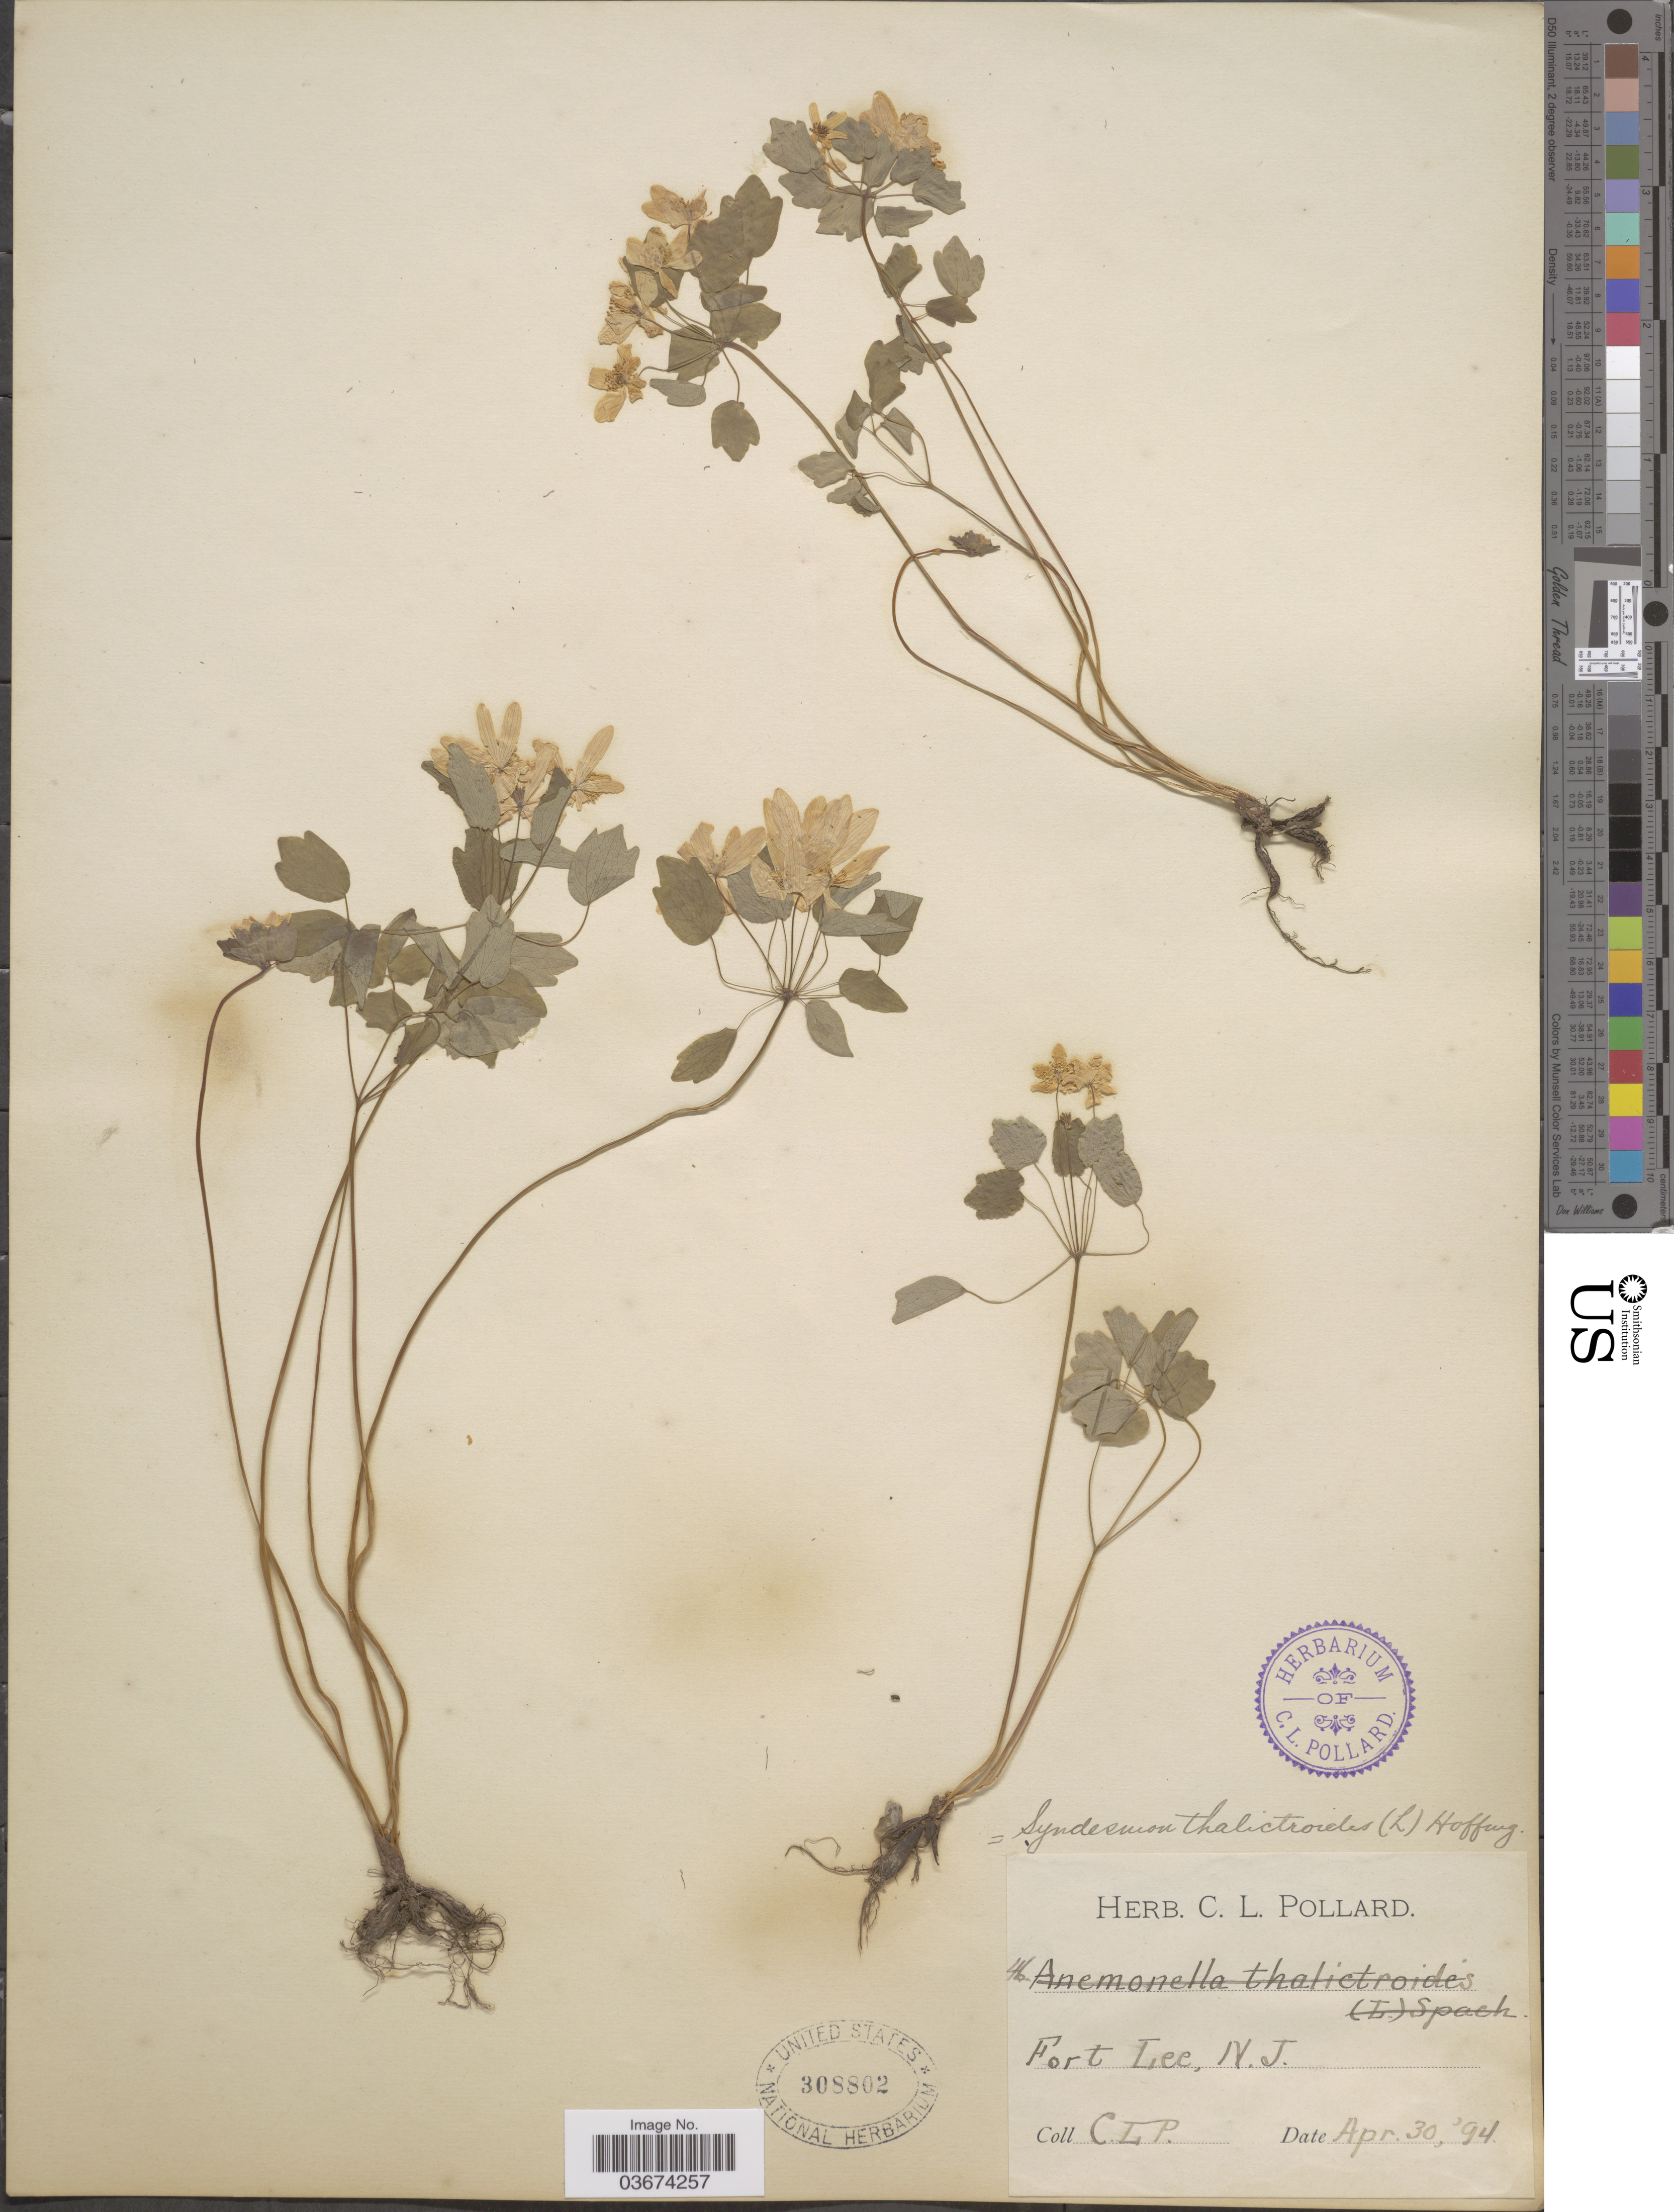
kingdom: Plantae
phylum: Tracheophyta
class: Magnoliopsida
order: Ranunculales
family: Ranunculaceae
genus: Thalictrum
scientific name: Thalictrum thalictroides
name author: (L.) A.J. Eames & B. Boivin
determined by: Strong, M. T., (US), Smithsonian Institution - National Museum of Natural History (UNITED STATES)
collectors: C. L. Pollard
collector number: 46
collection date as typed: Transcribed d/m/y: 30/4/94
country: United States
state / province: New Jersey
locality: Fort Lee.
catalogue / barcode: US 308802